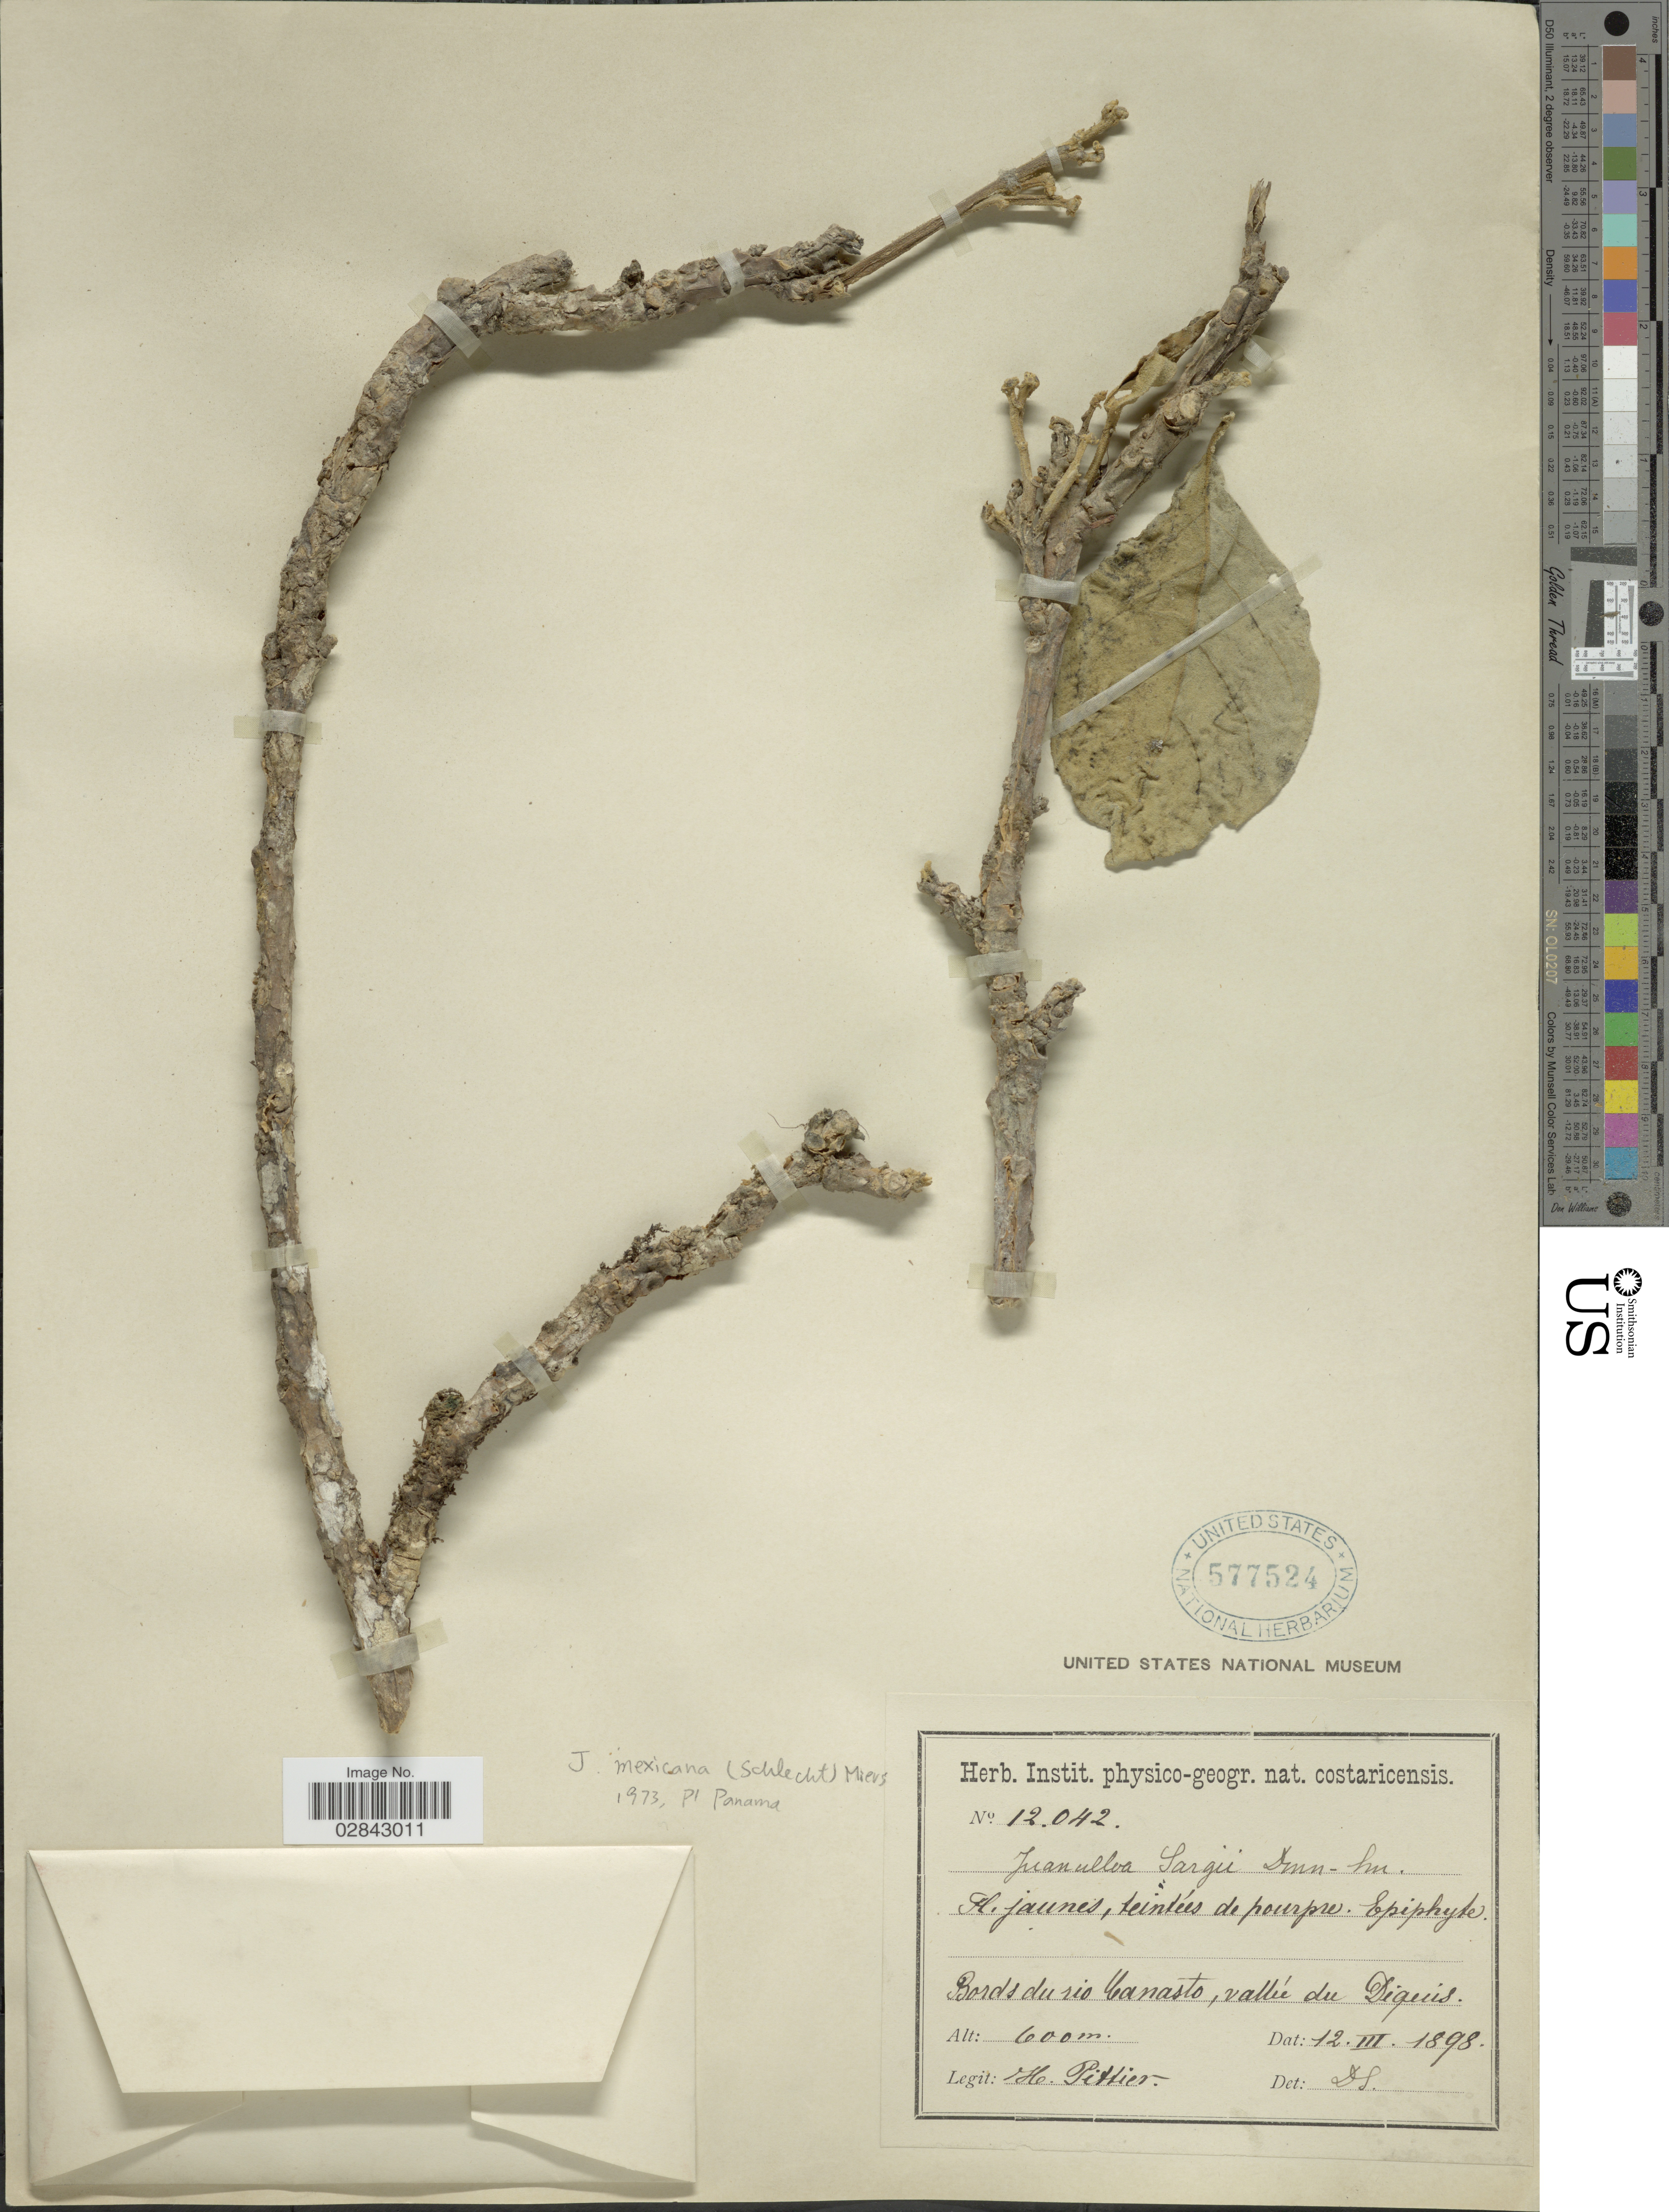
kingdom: Plantae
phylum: Tracheophyta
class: Magnoliopsida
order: Solanales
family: Solanaceae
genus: Juanulloa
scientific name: Juanulloa mexicana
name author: Miers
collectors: H. F. Pittier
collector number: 12042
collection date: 1898-03-12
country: Costa Rica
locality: Bords du rio Canasto, vallée du Diquis.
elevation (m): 600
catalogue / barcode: US 577524